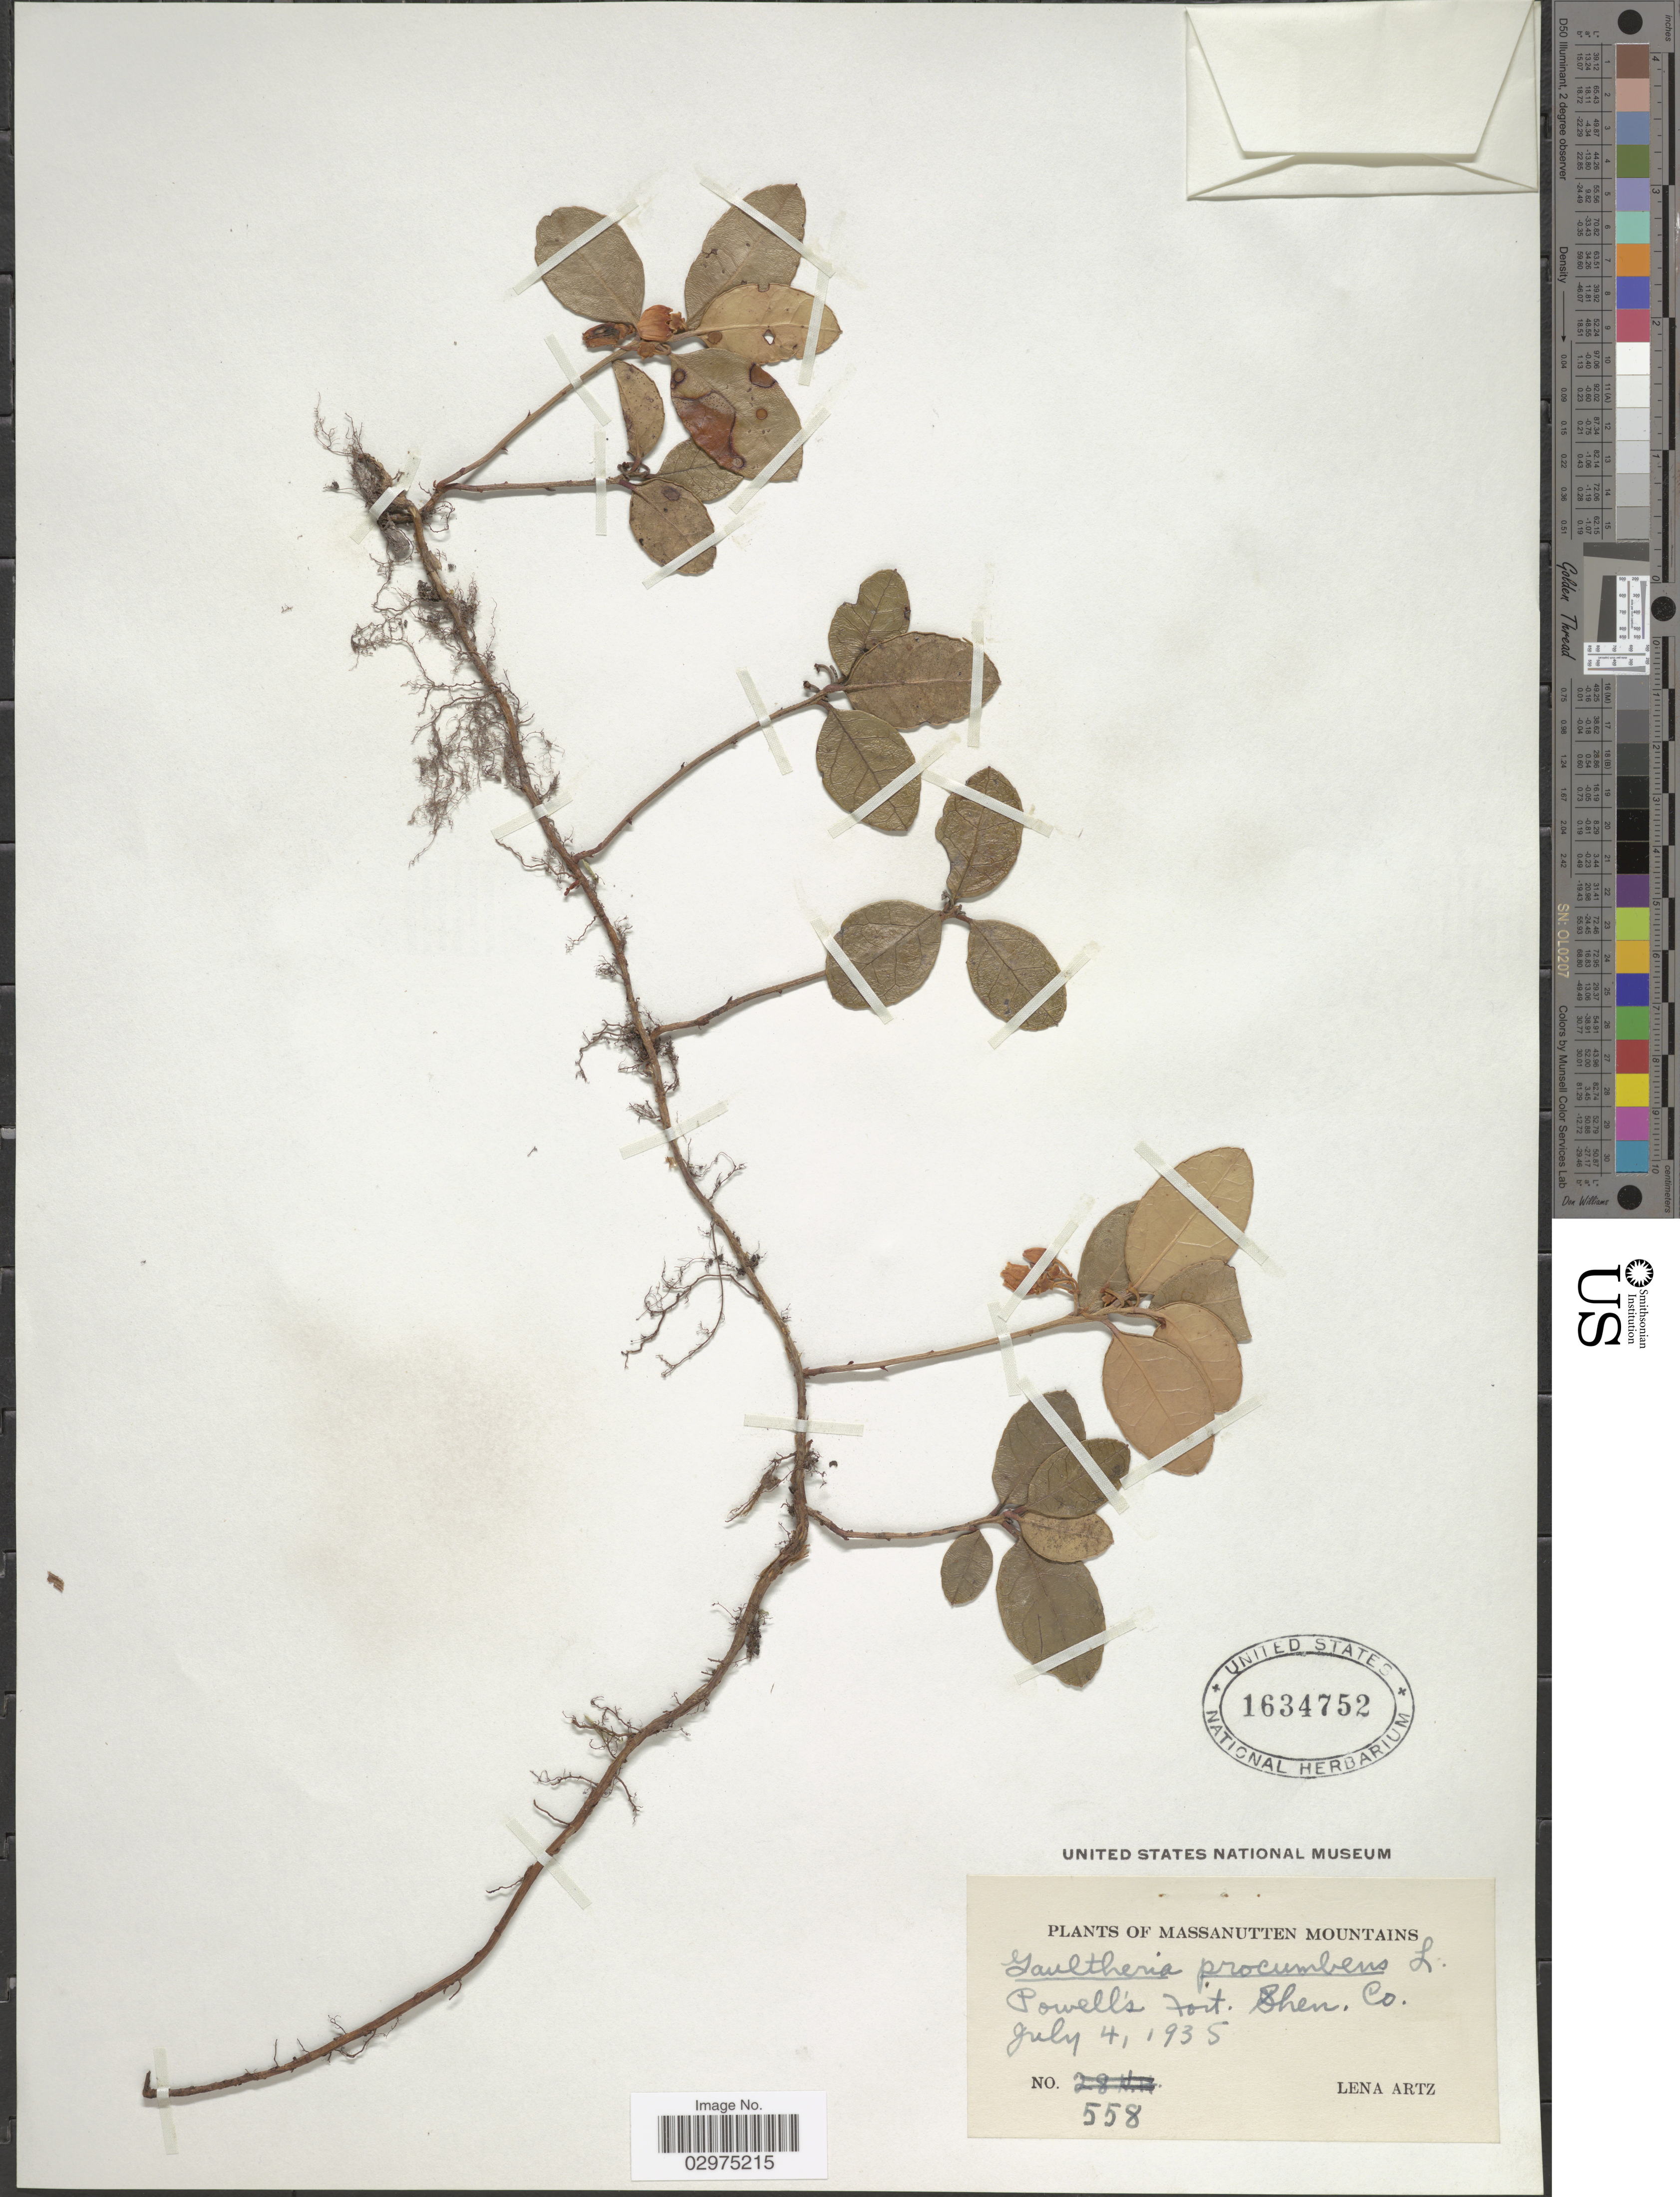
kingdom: Plantae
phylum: Tracheophyta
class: Magnoliopsida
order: Ericales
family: Ericaceae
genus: Gaultheria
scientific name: Gaultheria procumbens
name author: L.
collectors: L. Artz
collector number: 558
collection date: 1935-07-04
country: United States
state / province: Virginia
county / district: Shenandoah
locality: Massanutten Mountains. Powell's Fort. Shen. Co.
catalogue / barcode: US 1634752